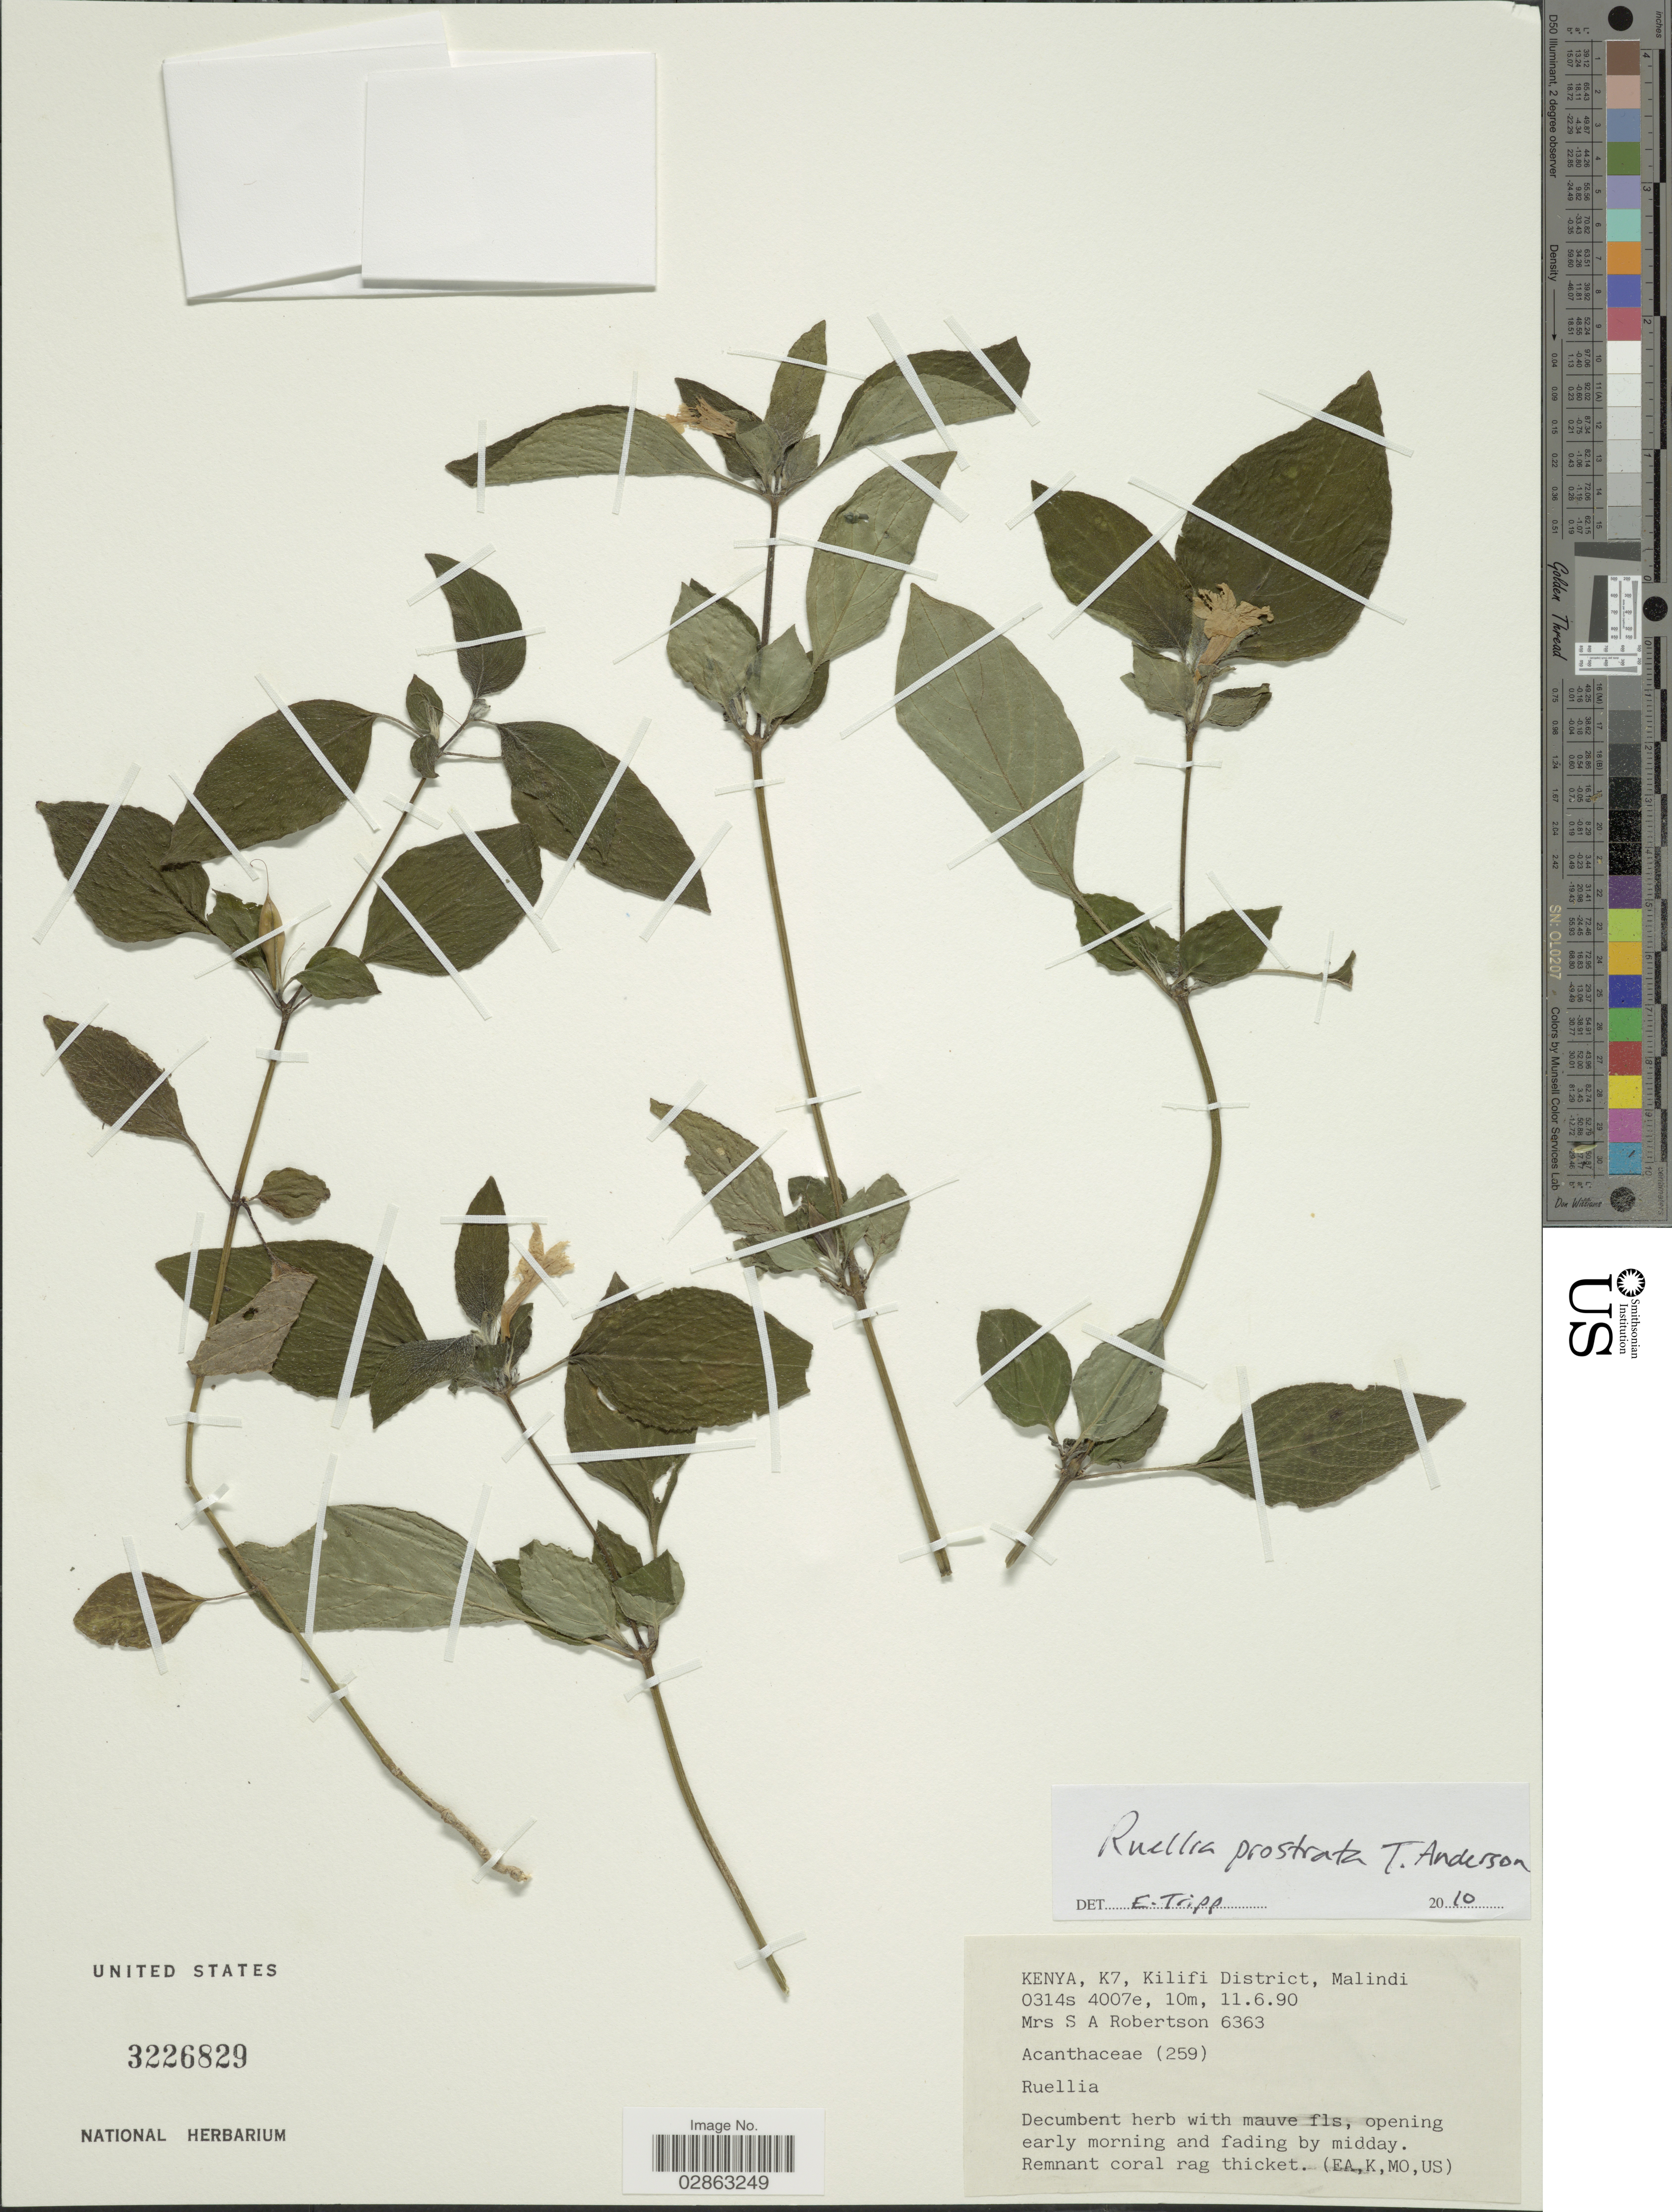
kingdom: Plantae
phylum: Tracheophyta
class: Magnoliopsida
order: Lamiales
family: Acanthaceae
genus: Ruellia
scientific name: Ruellia prostrata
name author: Poir.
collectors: S. Robertson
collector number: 6363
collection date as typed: Transcribed d/m/y: 11/6/90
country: Kenya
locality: K7, Kilifi District, Malindi.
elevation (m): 10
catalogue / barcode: US 3226829